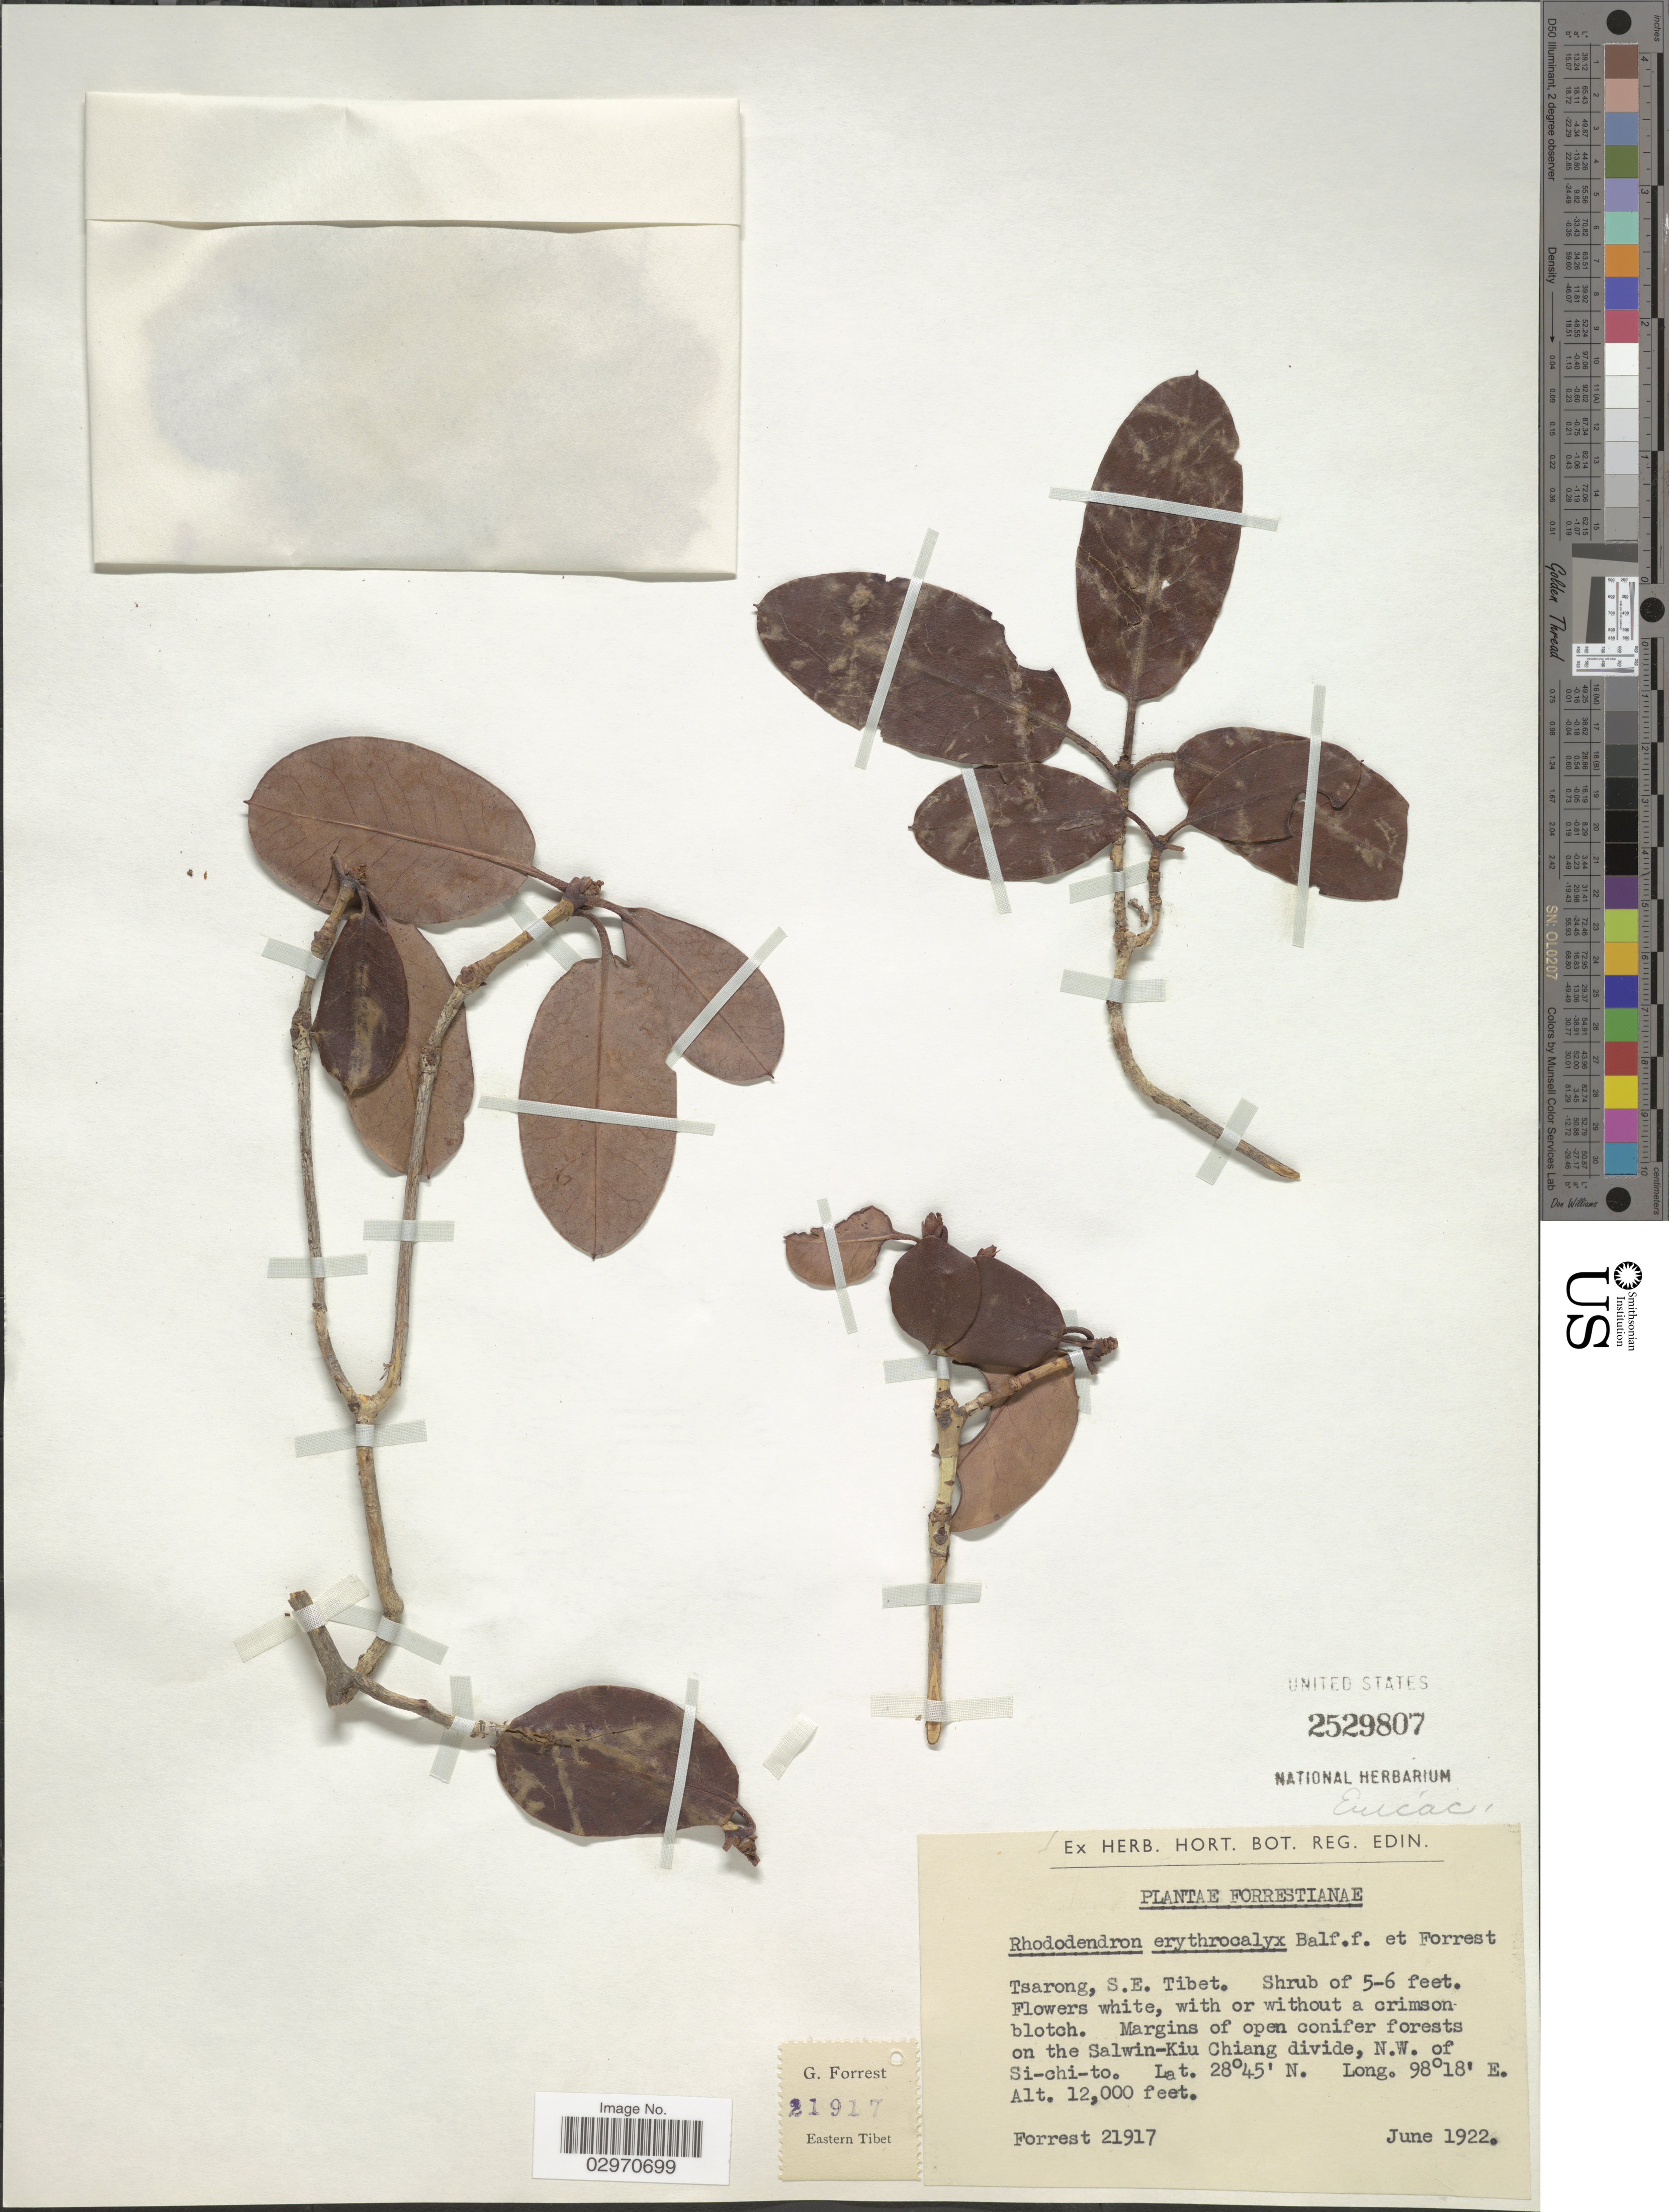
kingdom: Plantae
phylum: Tracheophyta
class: Magnoliopsida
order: Ericales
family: Ericaceae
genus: Rhododendron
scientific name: Rhododendron erythrocalyx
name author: Balf. f. & Forrest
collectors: -. Forrest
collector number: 21917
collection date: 1922-06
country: China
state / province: Xizang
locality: Tsarong, S.E. Tibet. On the Salwin-Kiu Chiang divide, N.W. of Si-chi-to.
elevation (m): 3658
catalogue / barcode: US 2529807